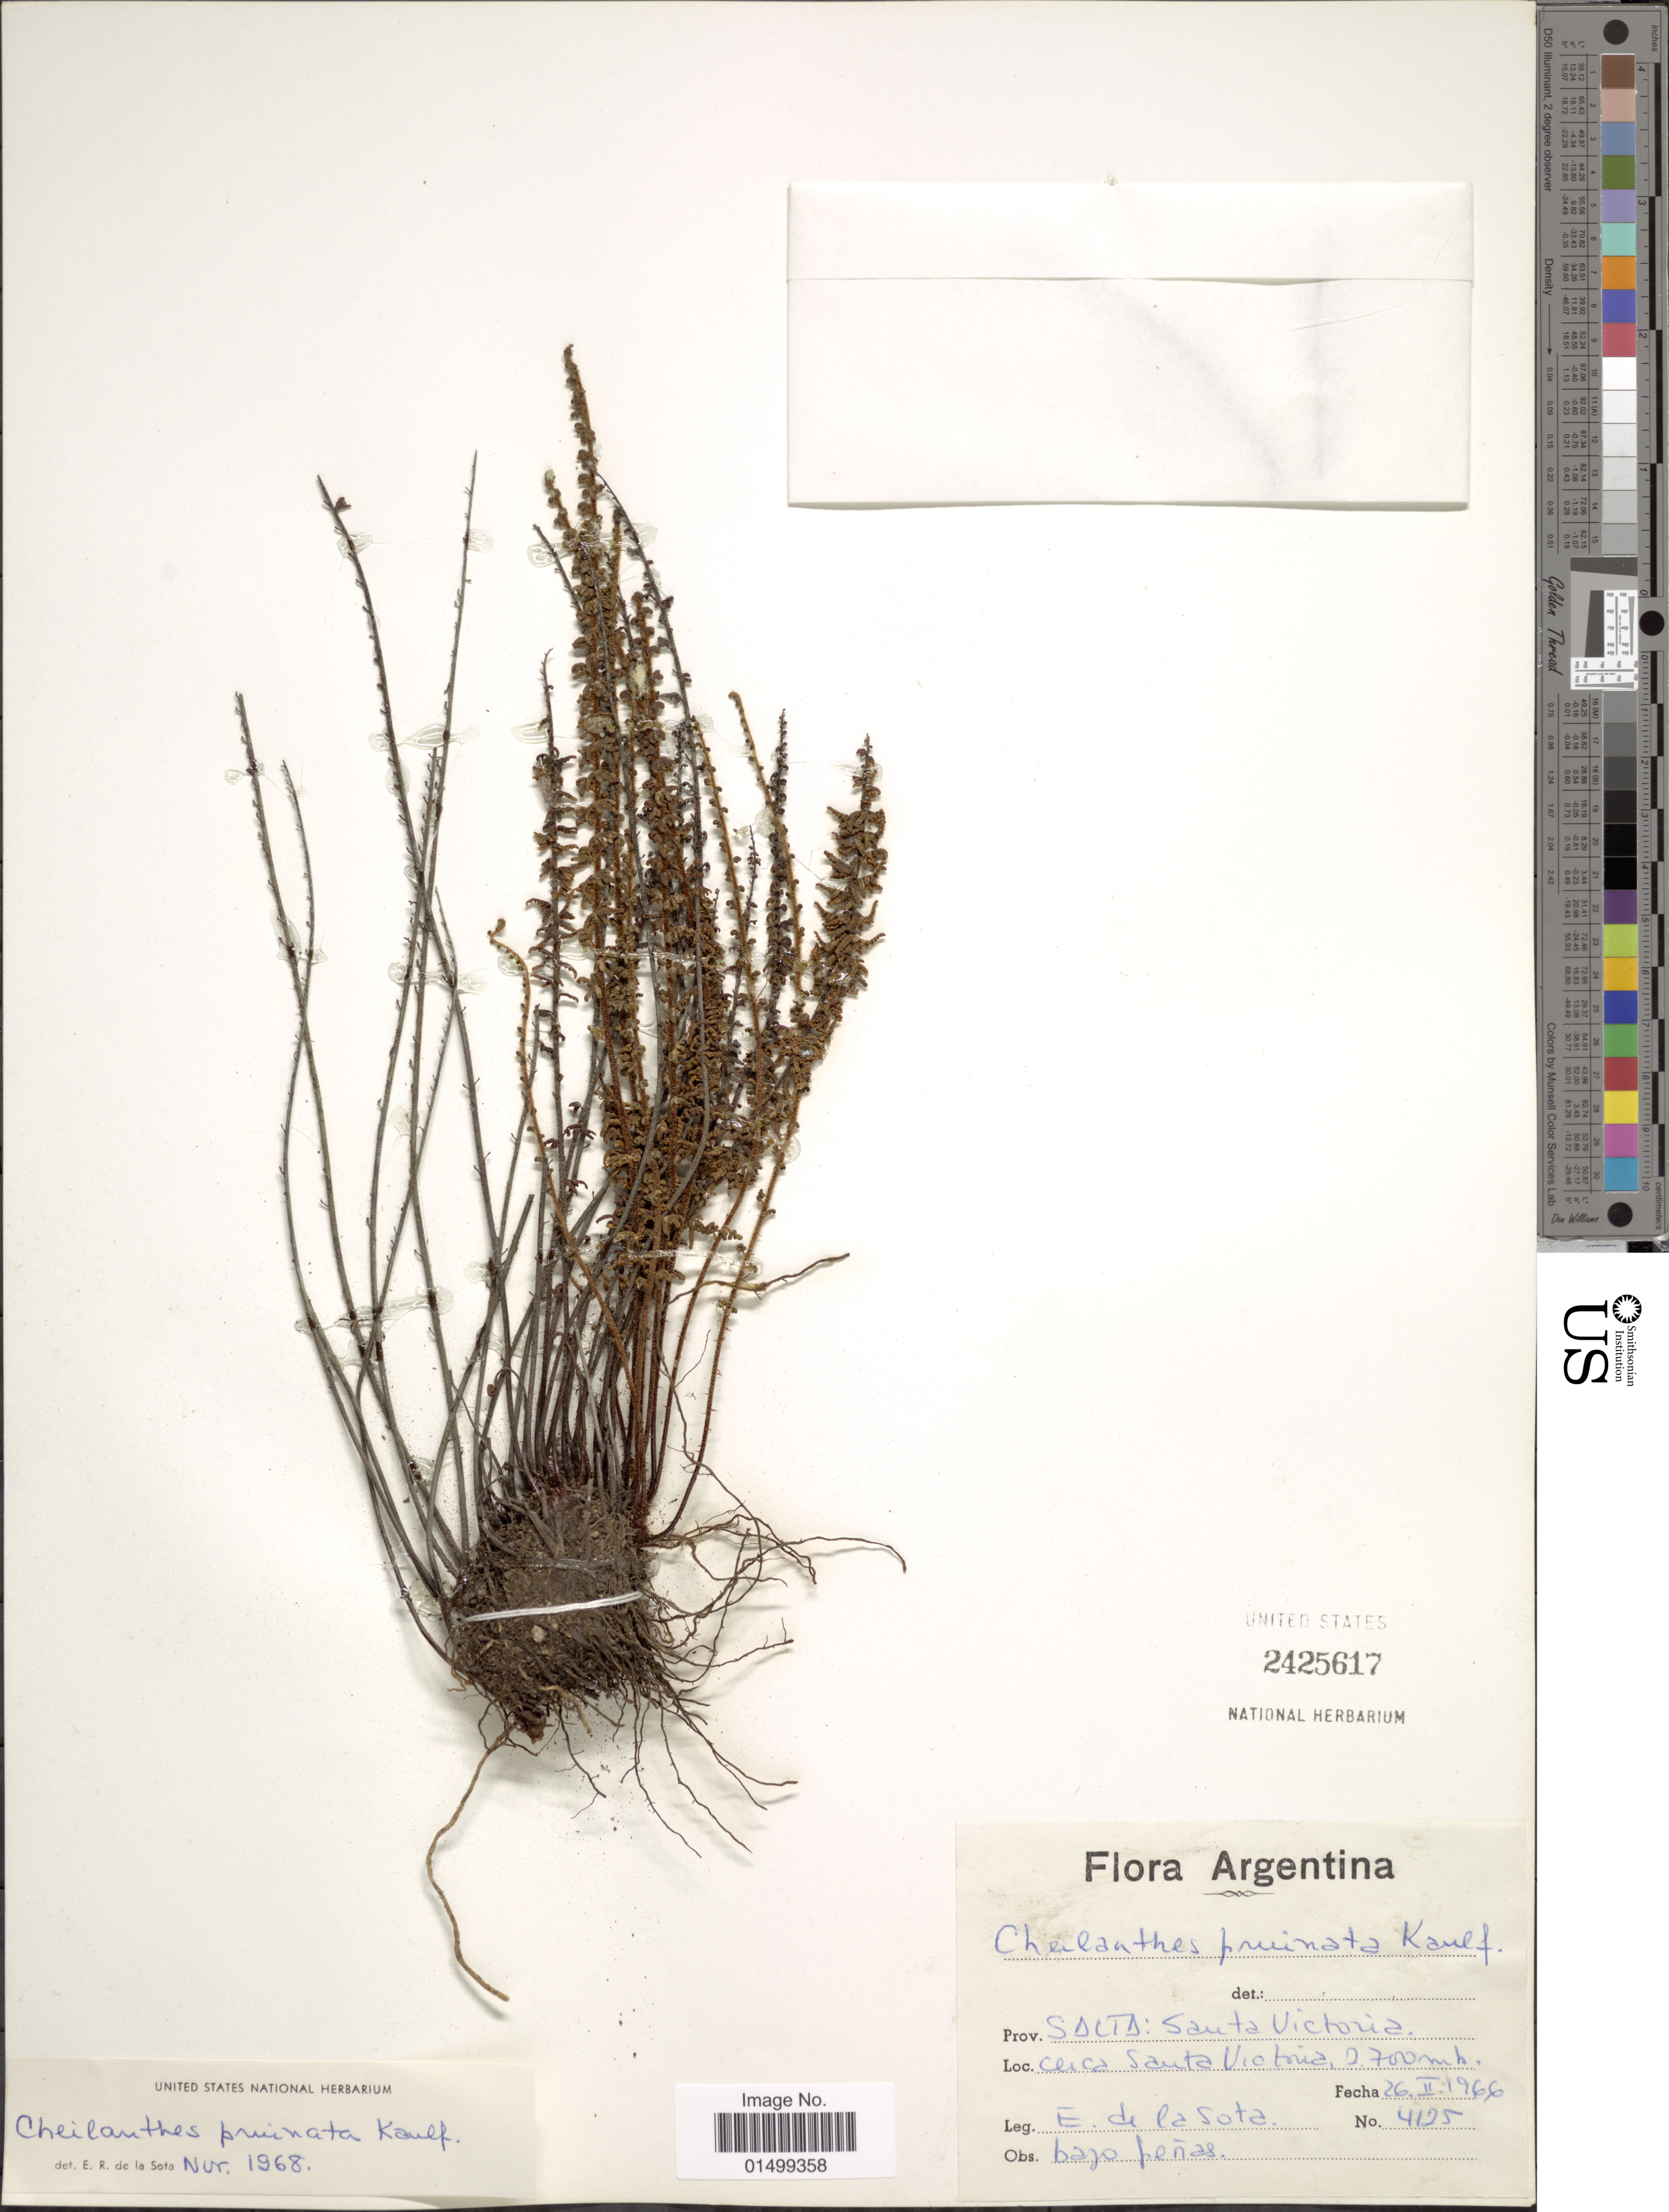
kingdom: Plantae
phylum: Tracheophyta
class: Polypodiopsida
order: Polypodiales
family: Pteridaceae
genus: Cheilanthes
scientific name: Cheilanthes pruinata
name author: Kaulf.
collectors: E. R. de la Sota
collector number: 4125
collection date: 1966-02-26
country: Argentina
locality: Santa Victoria, cerca Santa Victoria, bajo peñas.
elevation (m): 2700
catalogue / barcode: US 2425617